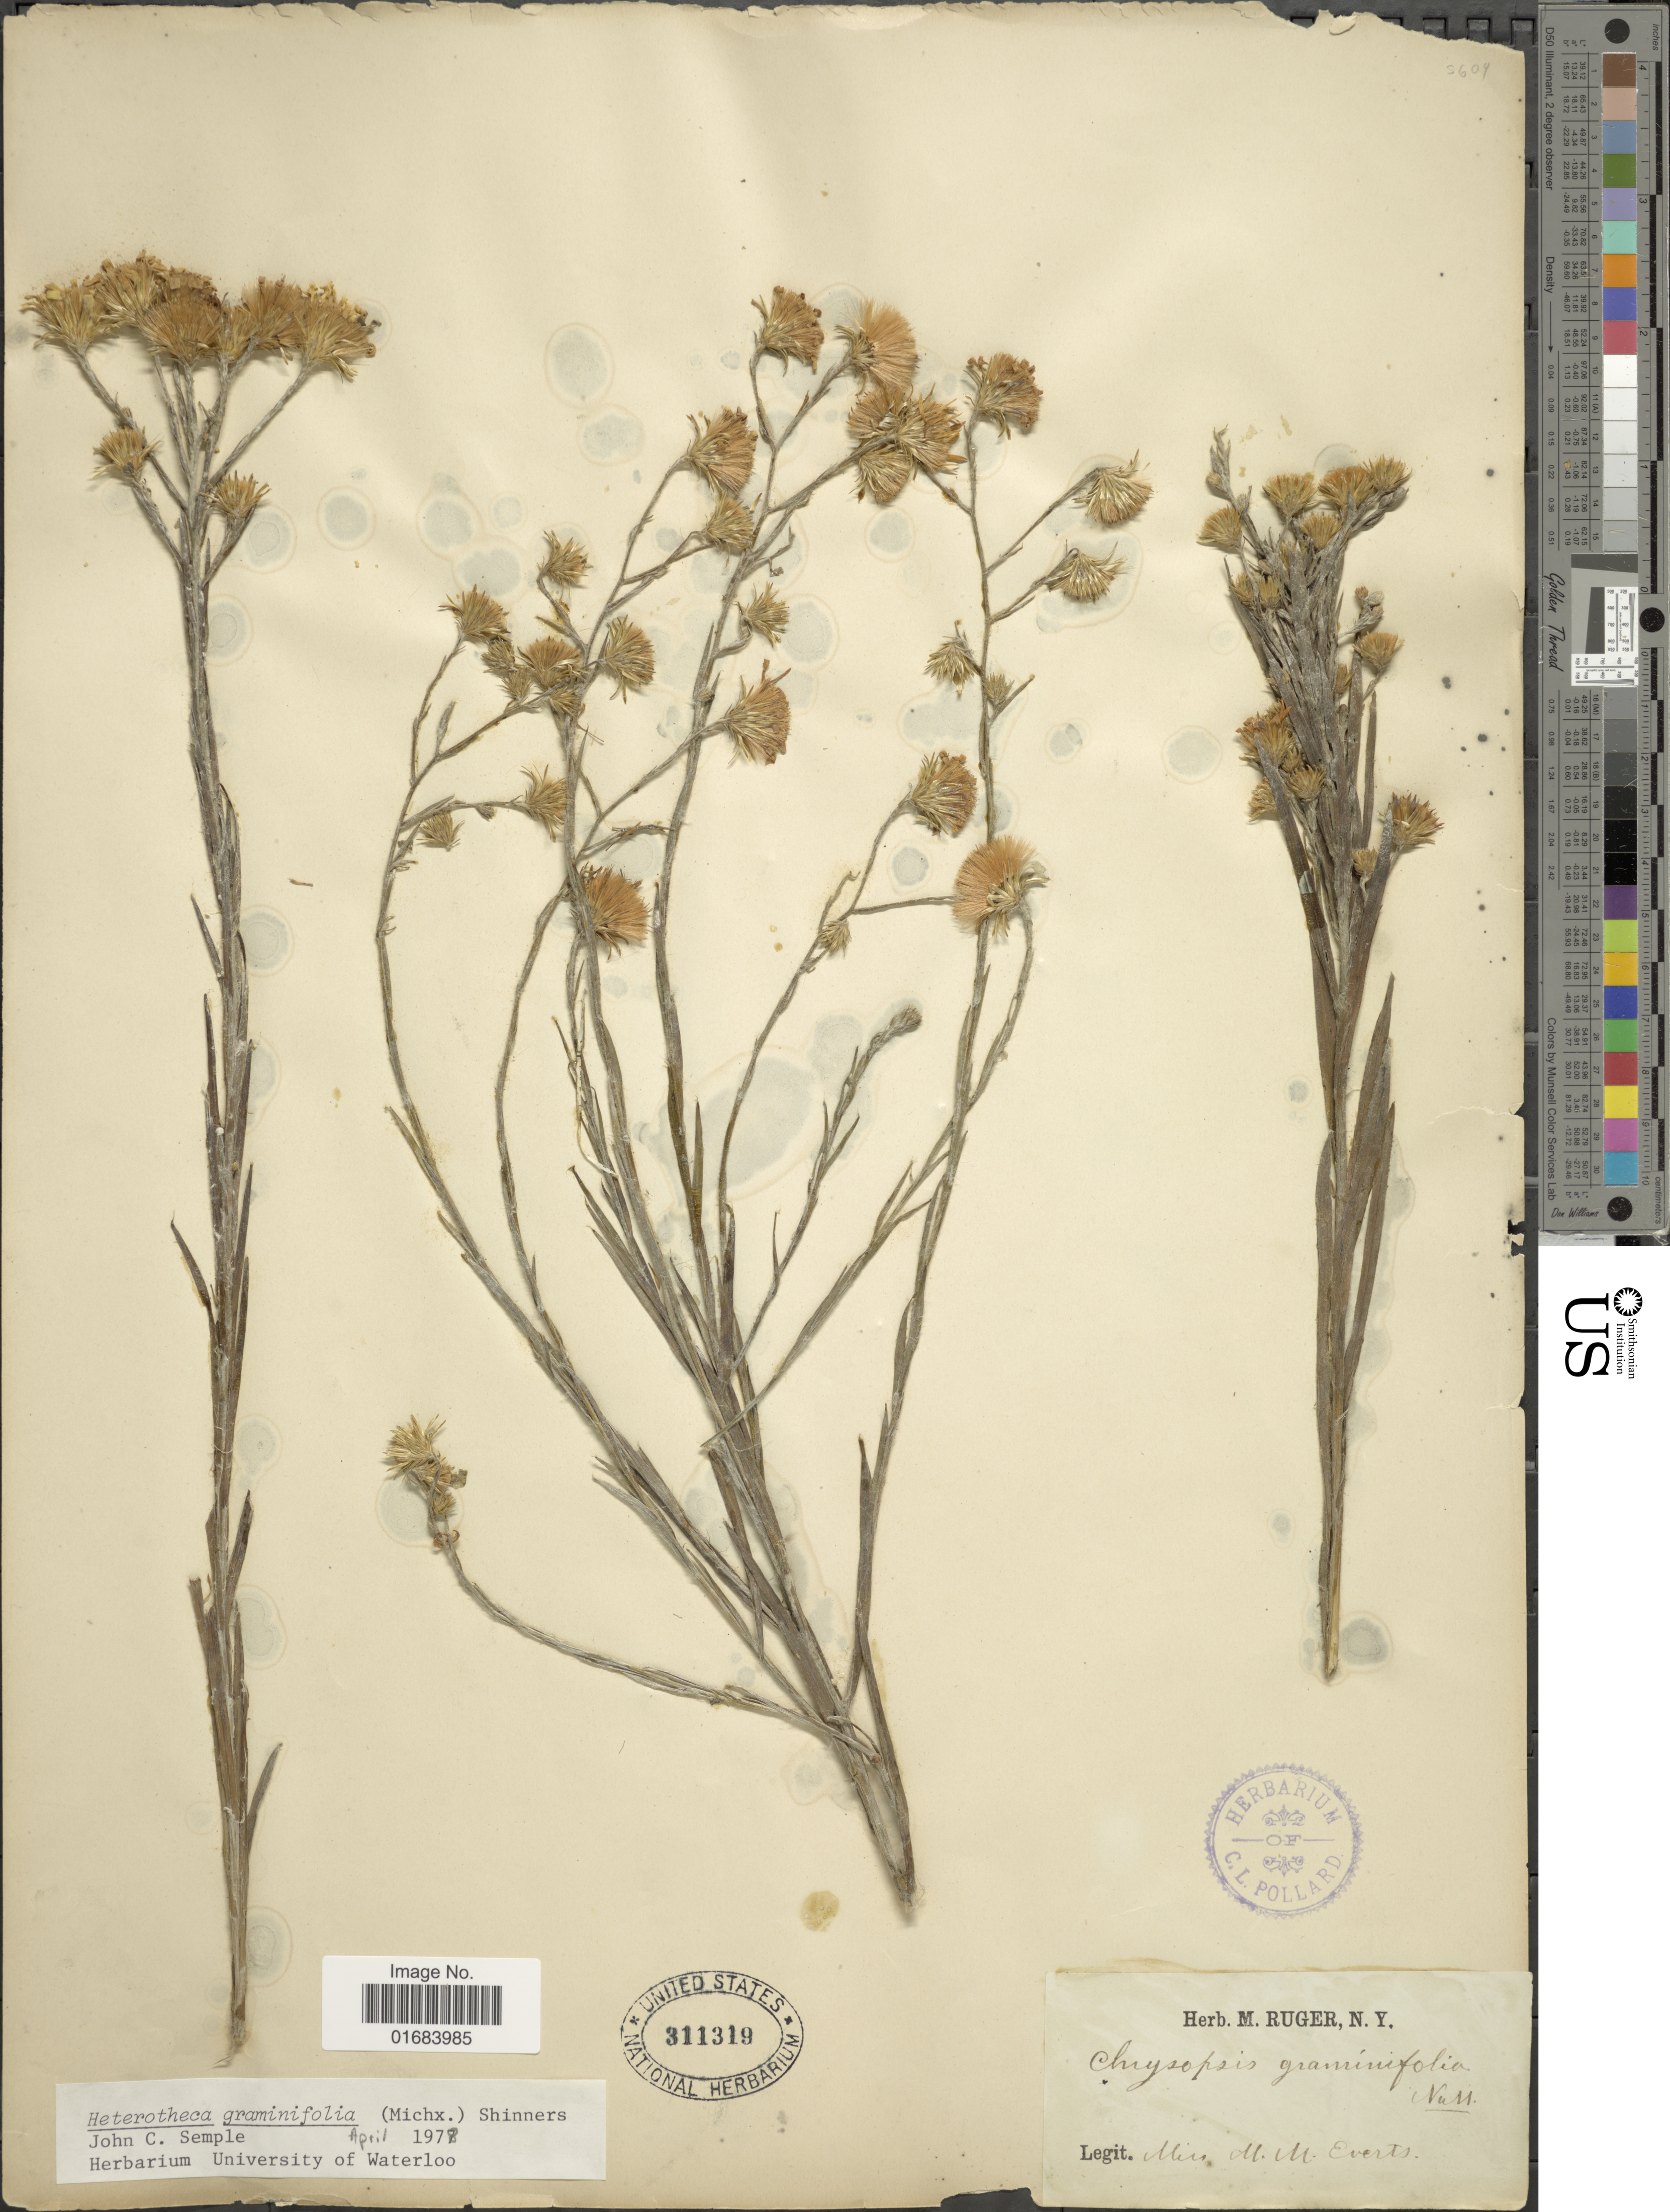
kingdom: Plantae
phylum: Tracheophyta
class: Magnoliopsida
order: Asterales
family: Asteraceae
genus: Pityopsis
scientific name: Pityopsis graminifolia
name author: (Michx.) Nutt.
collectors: M. Everts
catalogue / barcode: US 311319